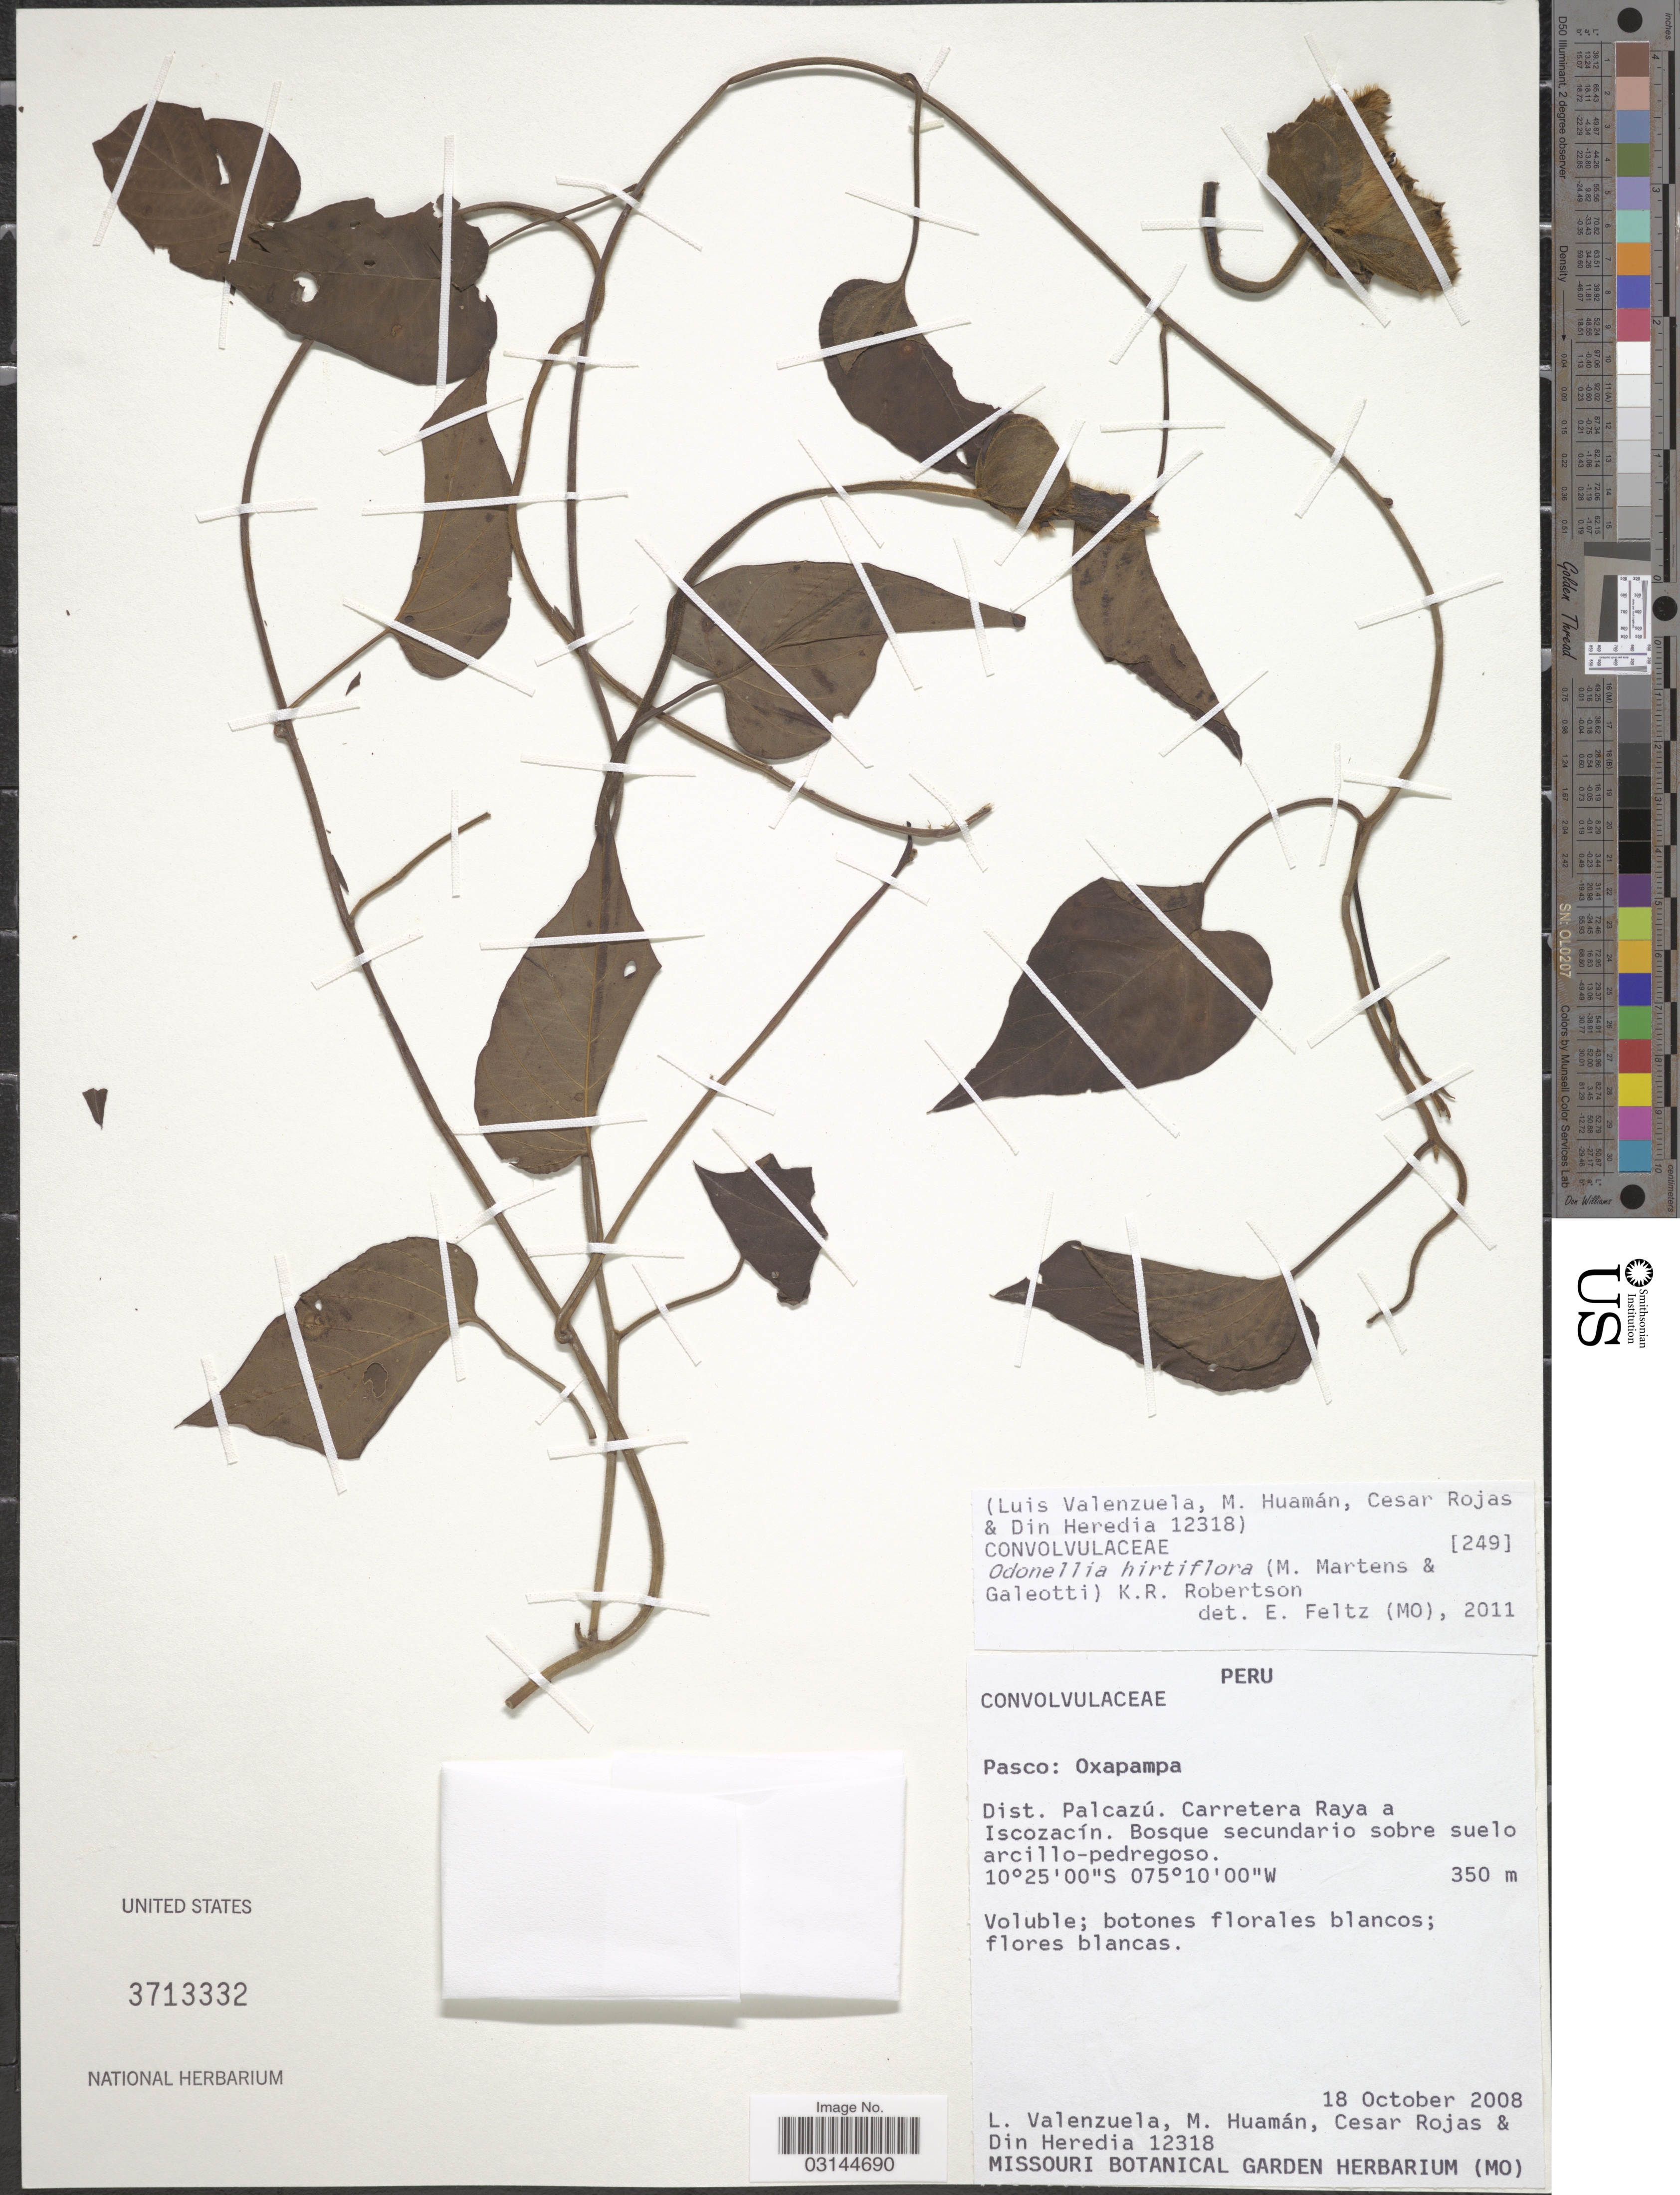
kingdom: Plantae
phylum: Tracheophyta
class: Magnoliopsida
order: Solanales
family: Convolvulaceae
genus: Odonellia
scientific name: Odonellia hirtiflora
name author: (M. Martens & Galeotti) K.R. Robertson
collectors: L. Valenzuela, M. Huamán, C. Rojas & D. Heredia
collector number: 12318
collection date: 2008-10-18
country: Peru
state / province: Pasco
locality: Oxapampa. Dist. Palcazú. Carretera Raya a Iscozacín.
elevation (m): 350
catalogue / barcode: US 3713332